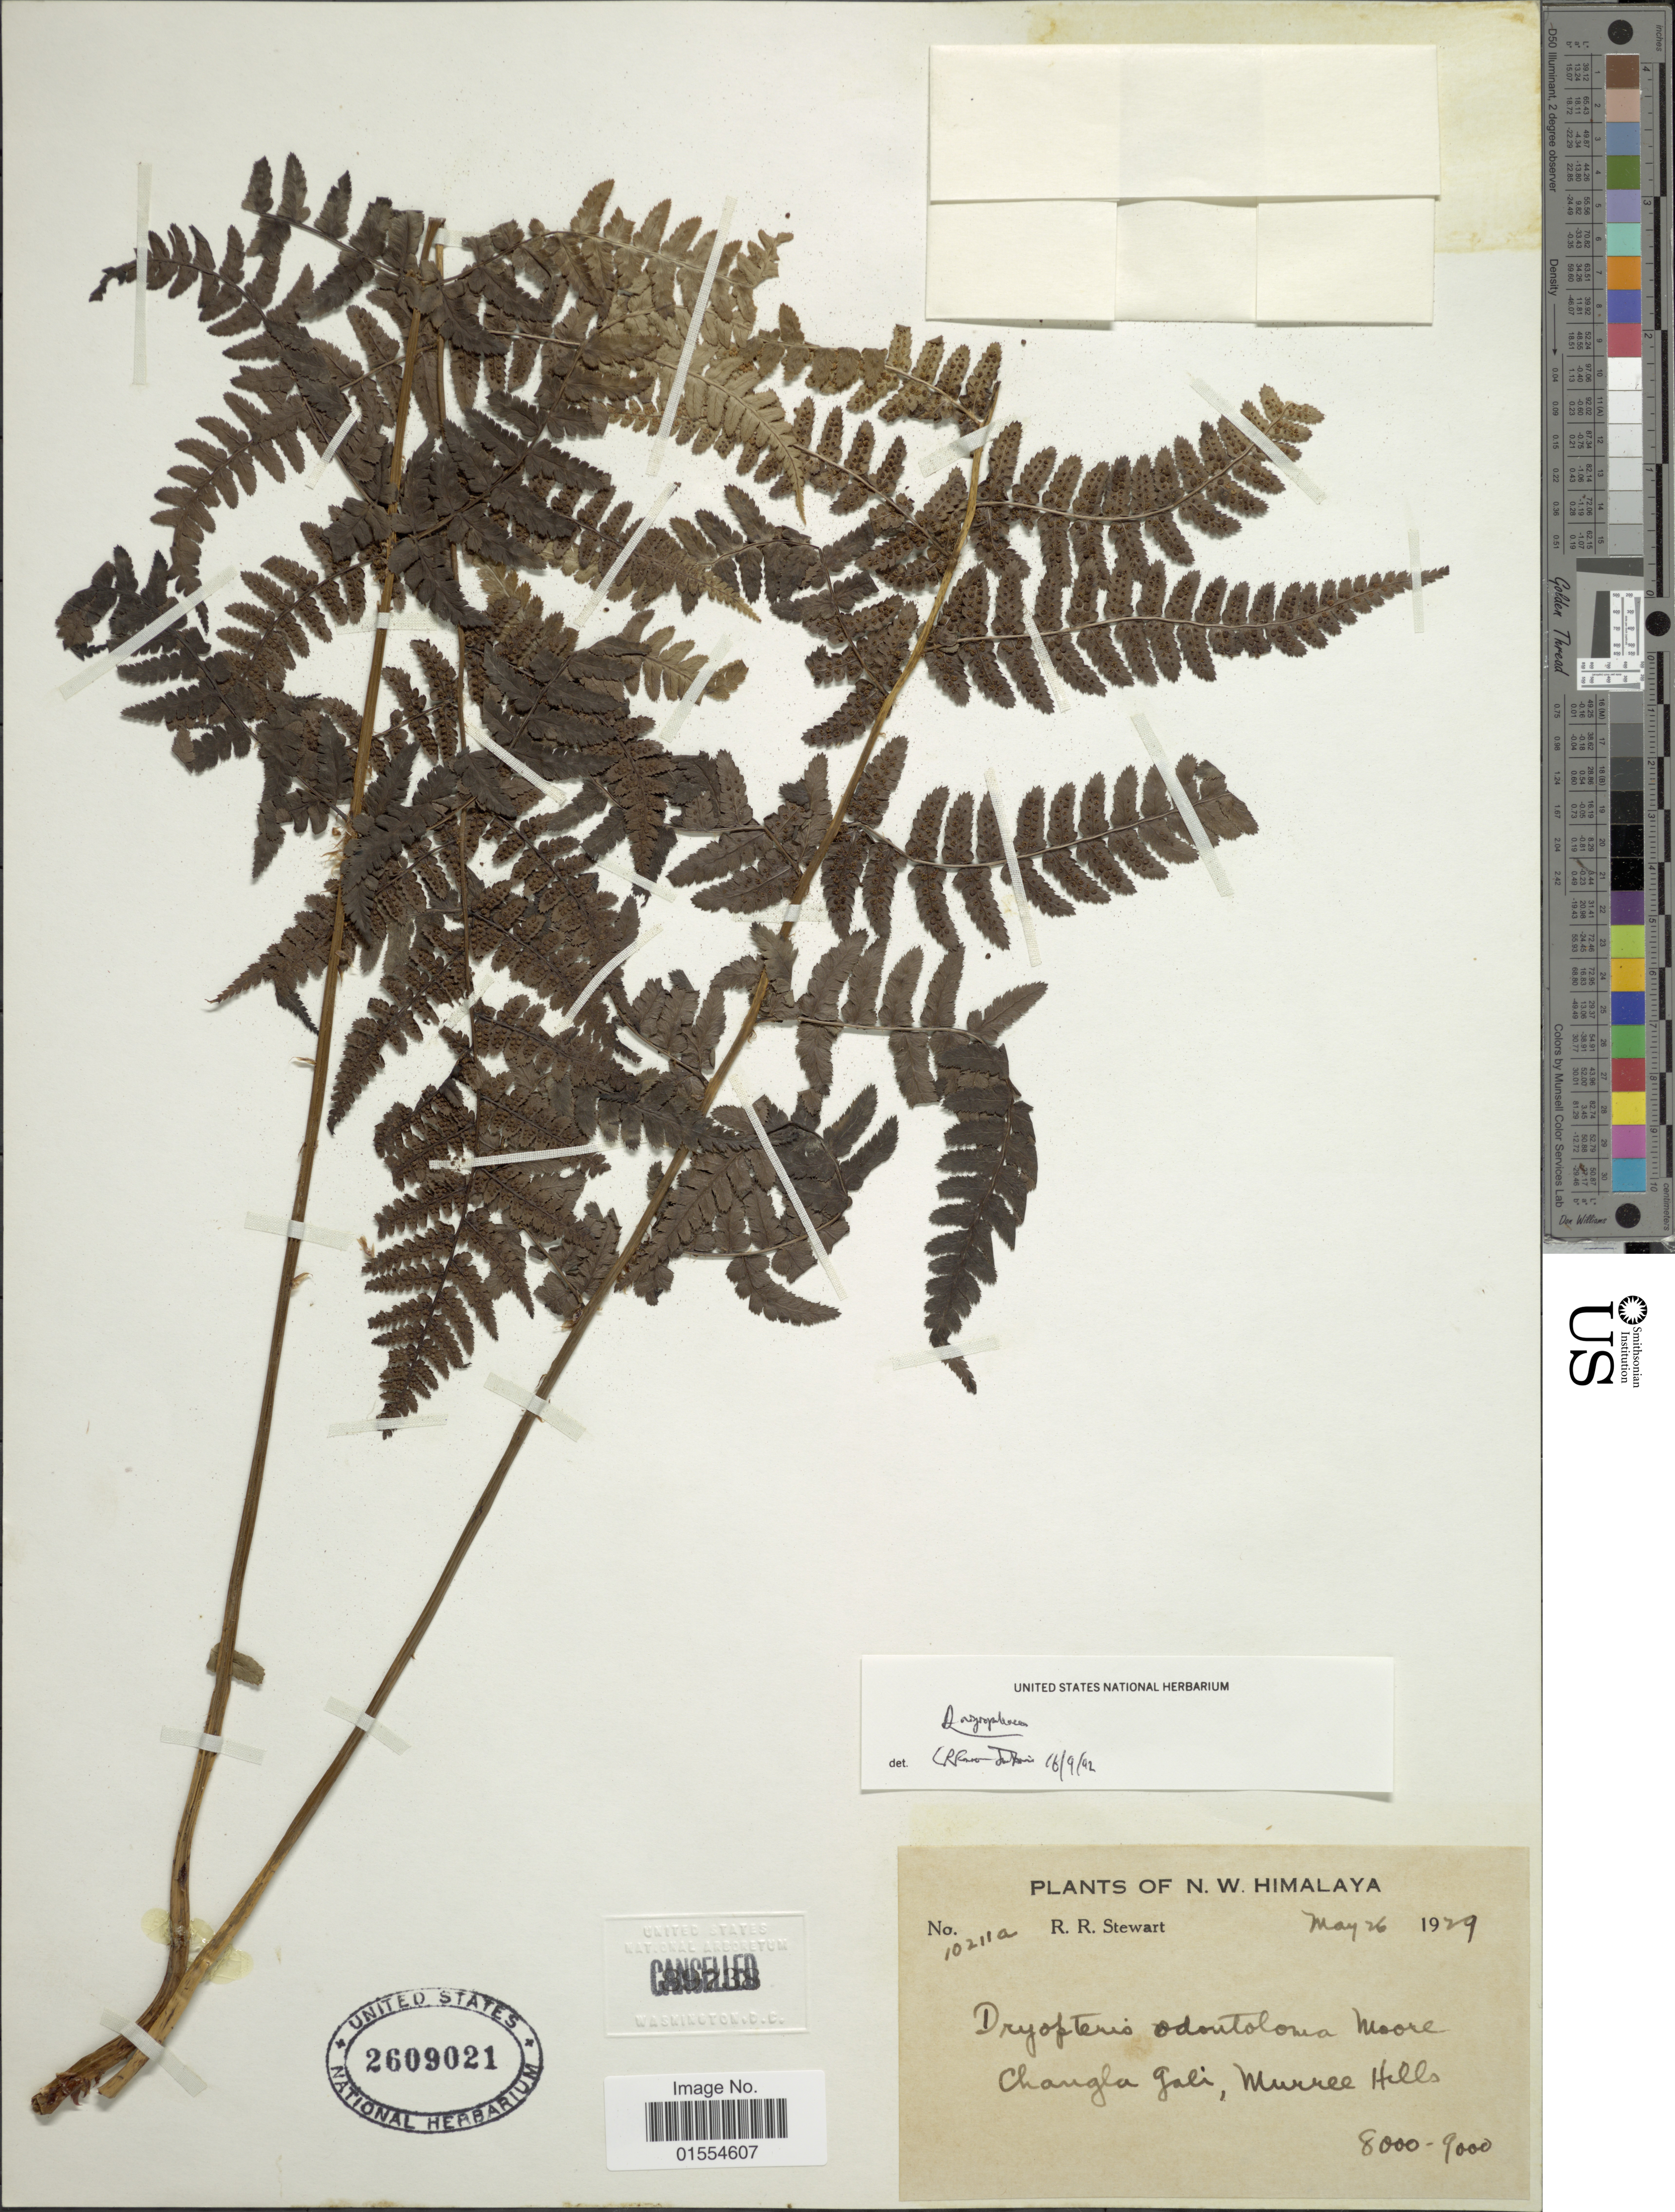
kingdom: Plantae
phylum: Tracheophyta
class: Polypodiopsida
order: Polypodiales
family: Dryopteridaceae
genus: Dryopteris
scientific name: Dryopteris odontoloma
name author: (Bedd.) C. Chr.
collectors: R. R. Stewart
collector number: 10211a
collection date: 1929-05-26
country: Pakistan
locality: N.W. Himalaya, Changla Gali, Murree Hills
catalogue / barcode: US 2609021